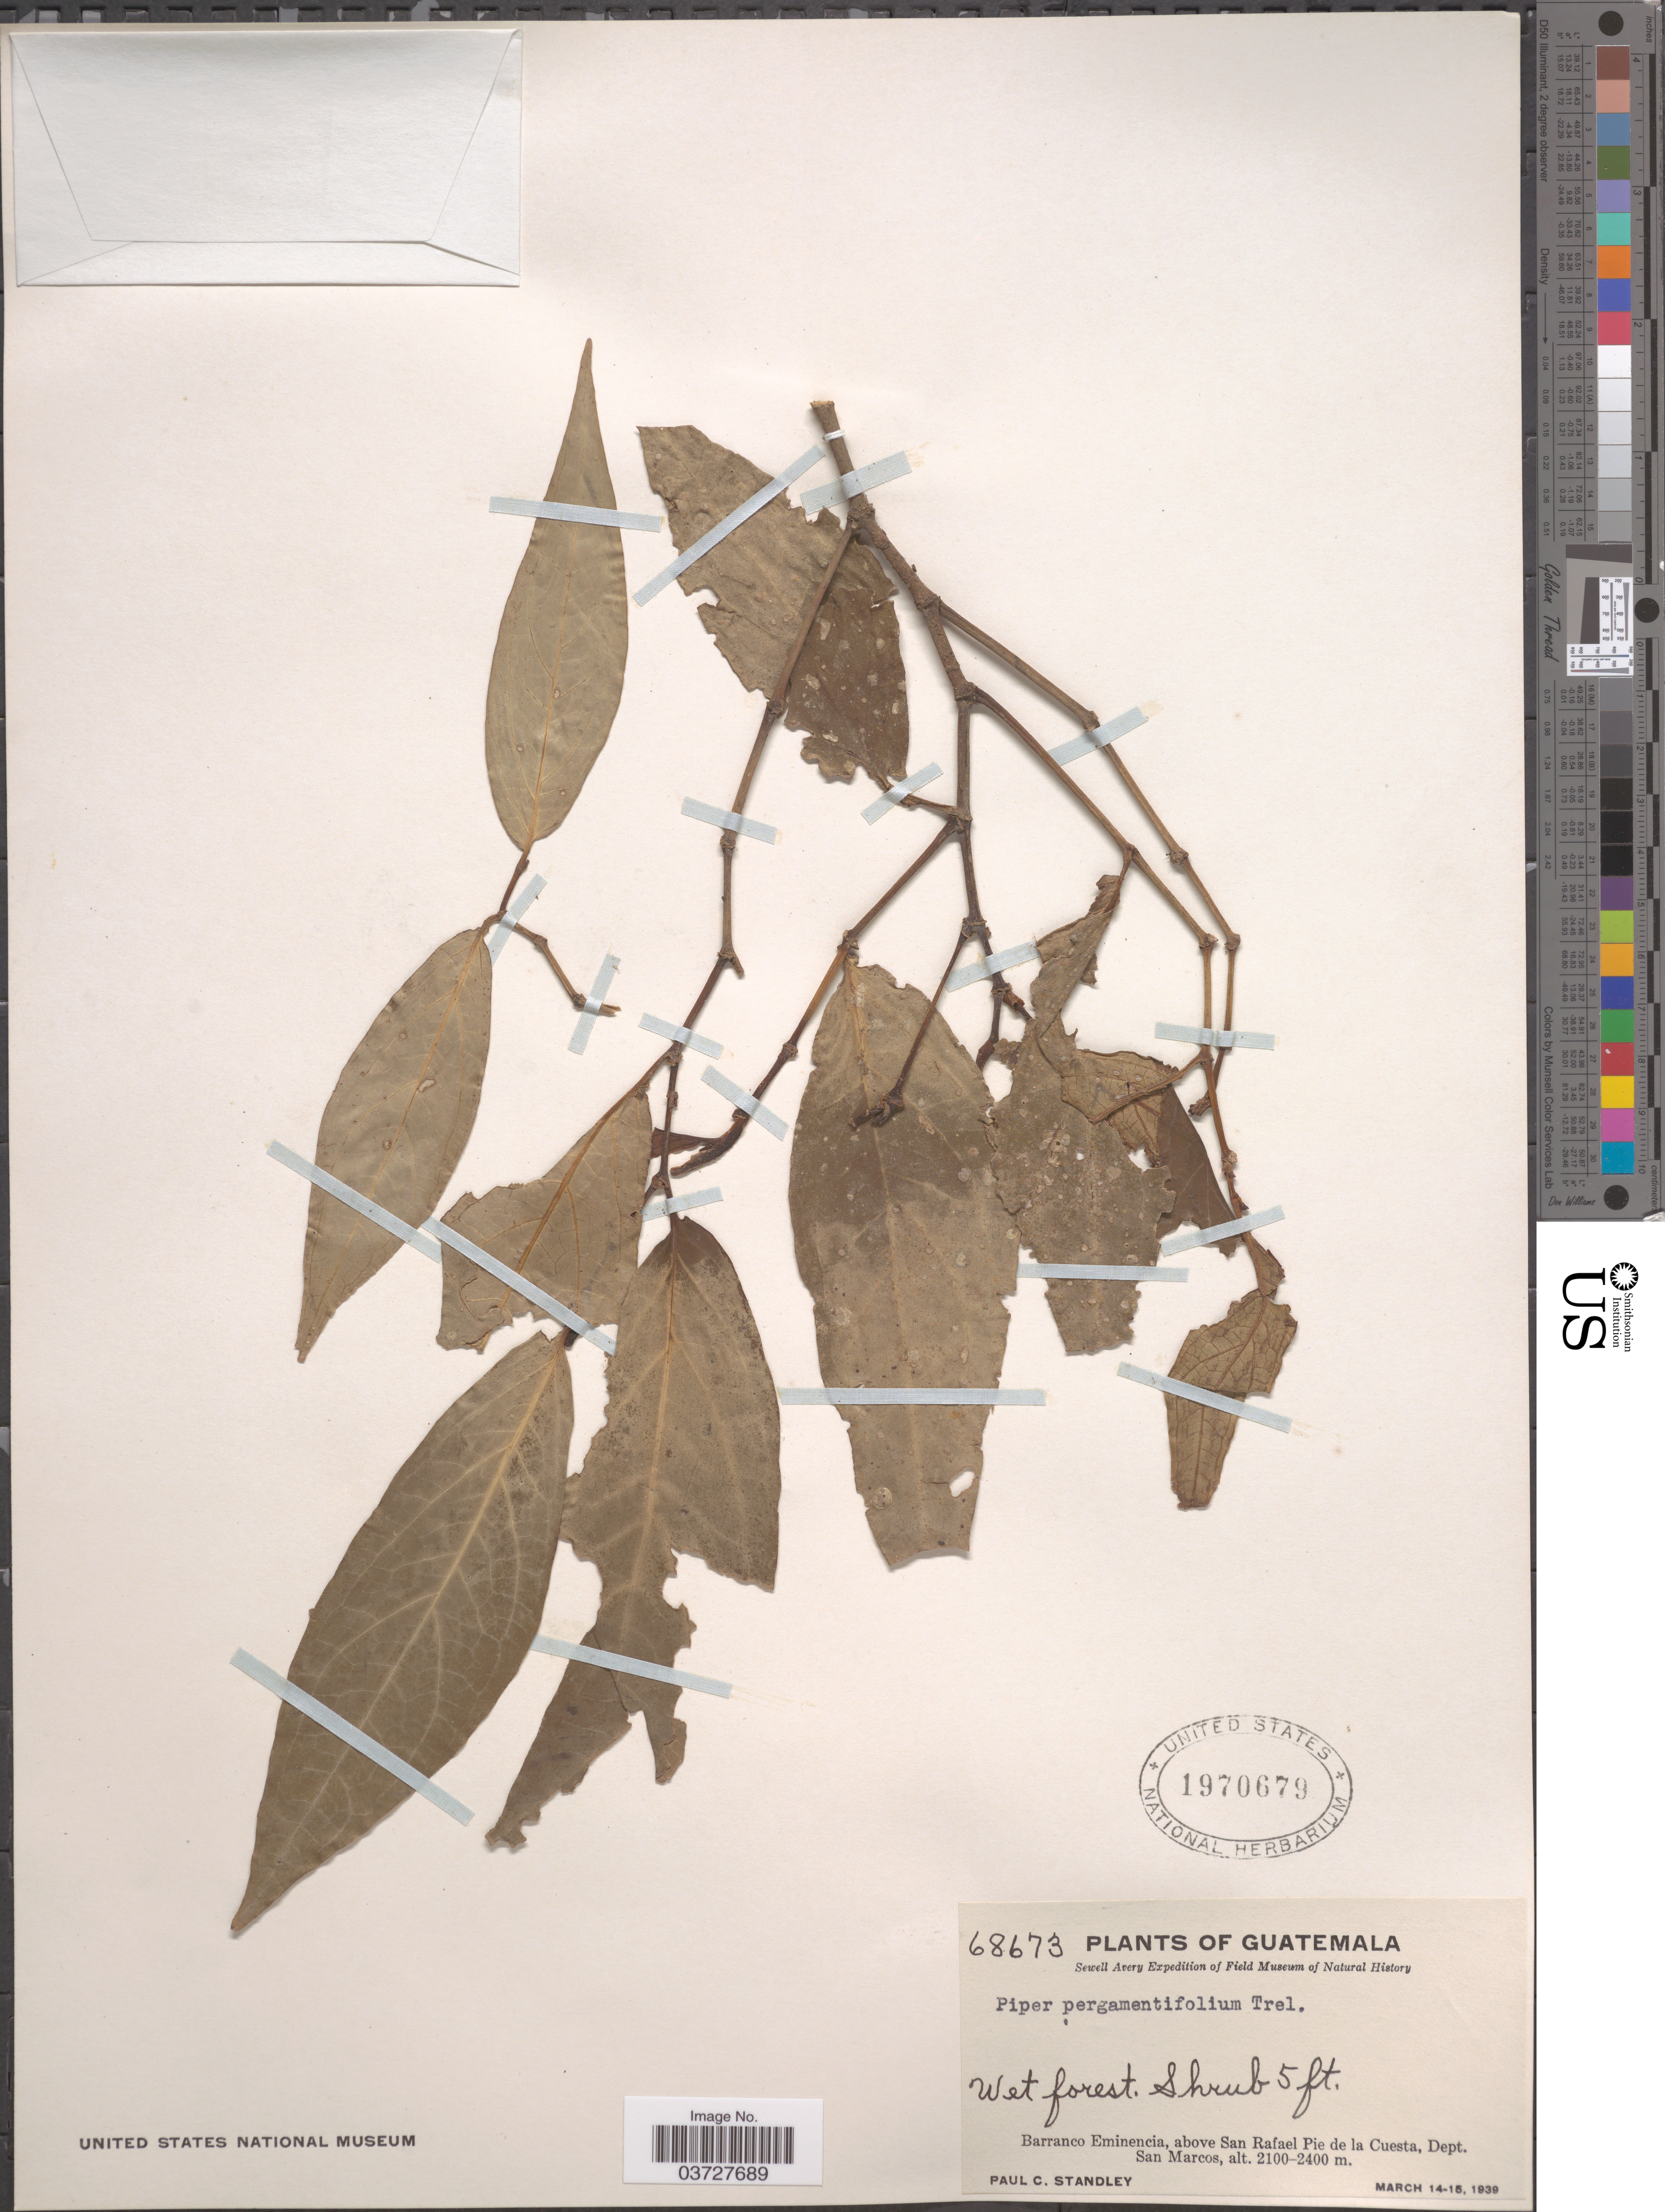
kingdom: Plantae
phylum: Tracheophyta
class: Magnoliopsida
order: Piperales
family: Piperaceae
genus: Piper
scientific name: Piper pergamentifolium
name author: Trel. & Standl.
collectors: P. C. Standley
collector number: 68673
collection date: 1939-03-12/1939-03-15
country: Guatemala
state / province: San Marcos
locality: Barranco Eminencia, above San Rafael Pie de la Cuesta, Dept. San Marcos.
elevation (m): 2100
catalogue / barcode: US 1970679